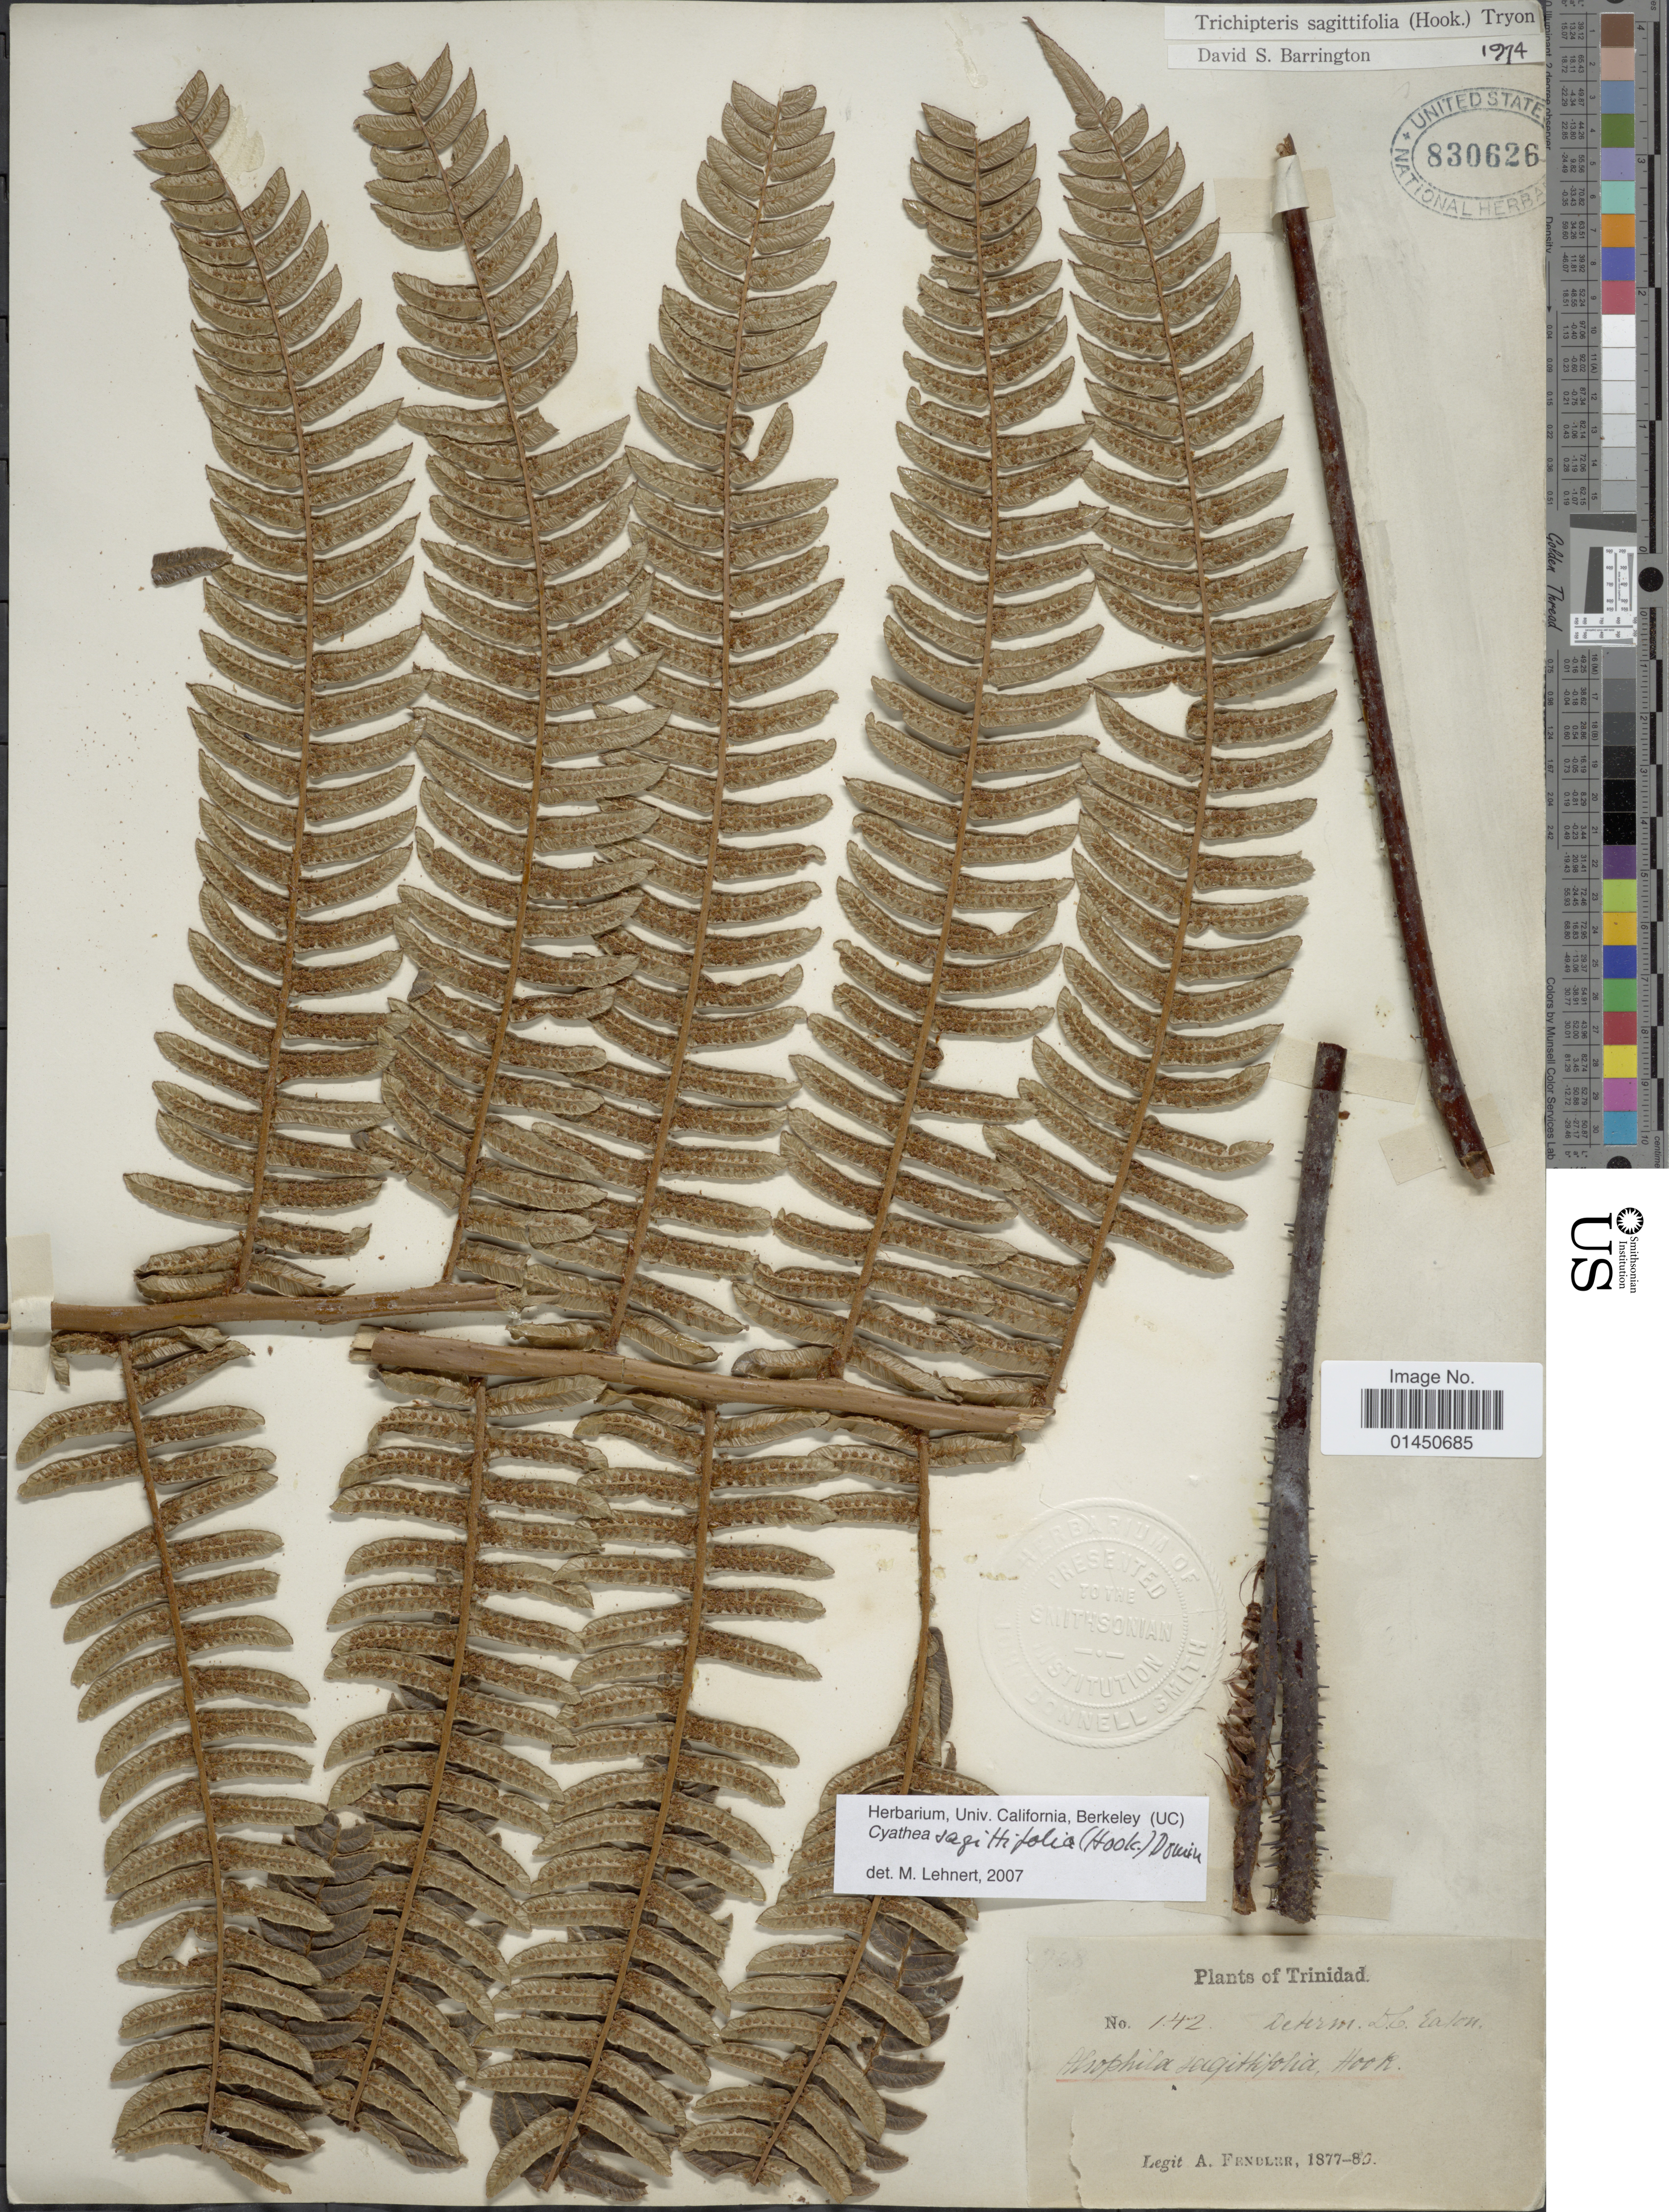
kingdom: Plantae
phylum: Tracheophyta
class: Polypodiopsida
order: Cyatheales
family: Cyatheaceae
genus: Cyathea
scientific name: Cyathea sagittifolia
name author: (Hook.) Domin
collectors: A. Fendler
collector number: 142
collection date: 1877/1880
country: Trinidad and Tobago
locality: Trinidad.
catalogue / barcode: US 830626